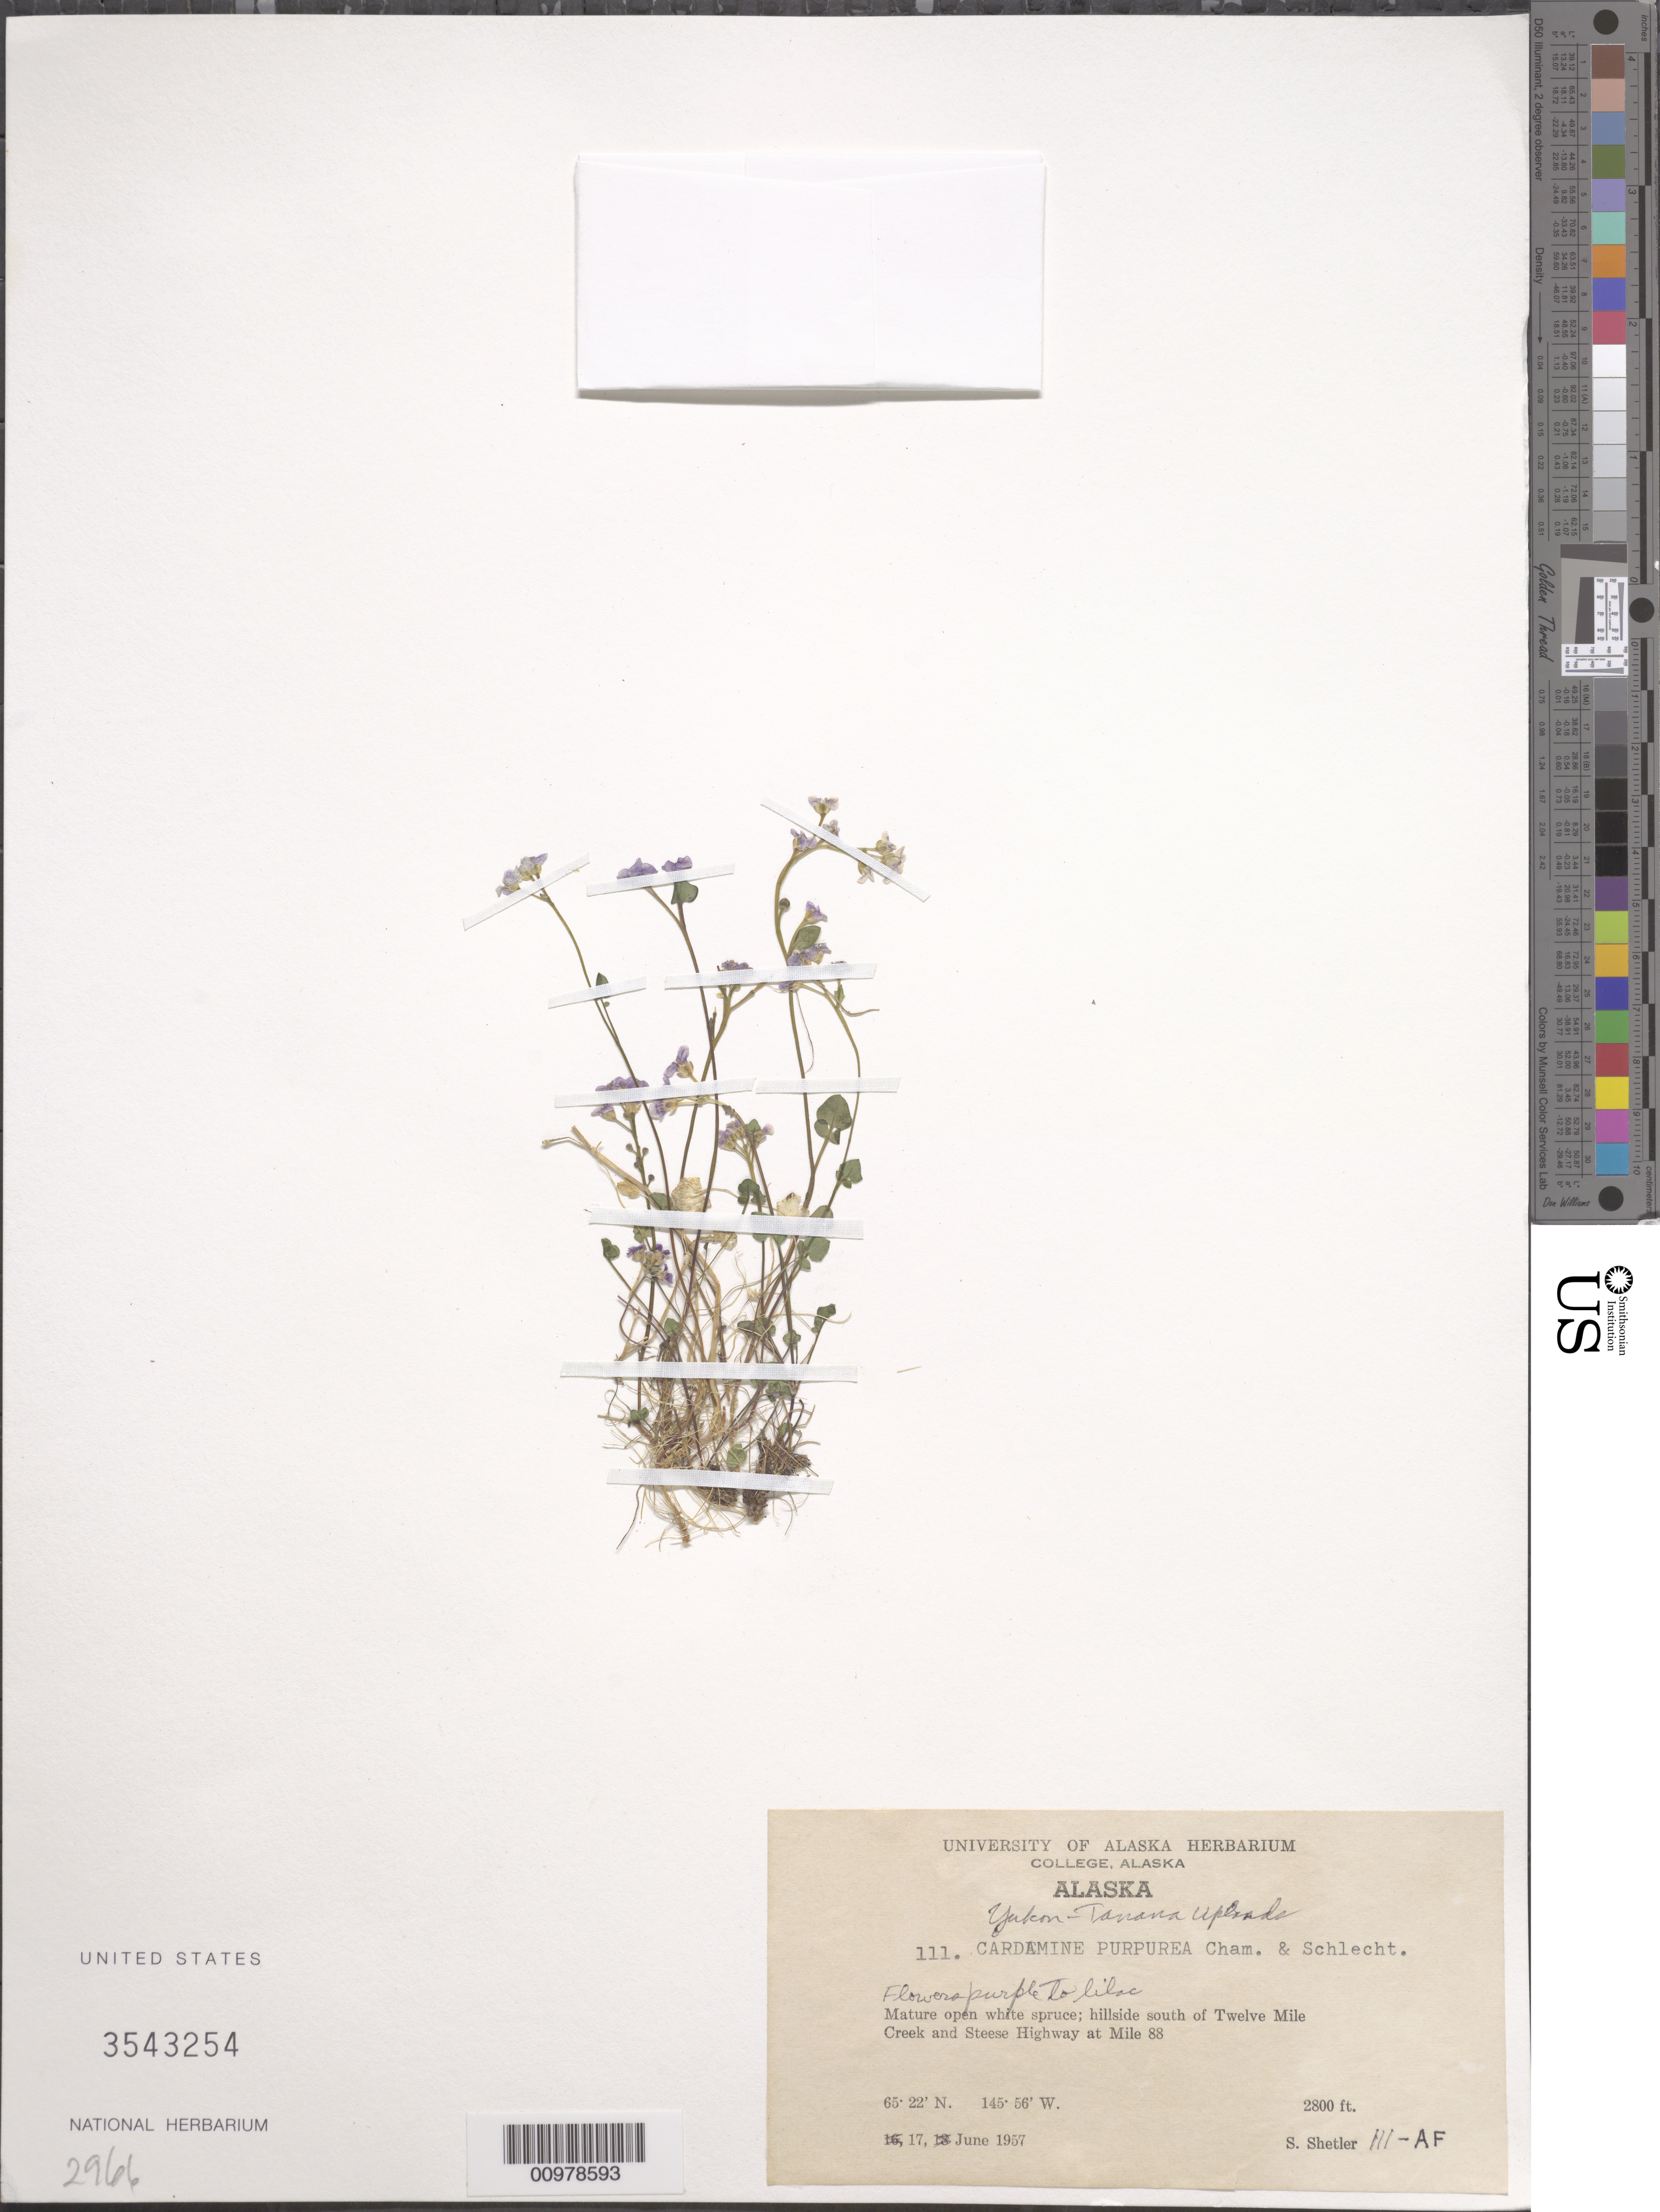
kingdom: Plantae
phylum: Tracheophyta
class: Magnoliopsida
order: Brassicales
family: Brassicaceae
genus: Cardamine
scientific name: Cardamine purpurea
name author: Cham. & Schltdl.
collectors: S. Shetler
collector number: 111-AF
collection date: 1957-06-17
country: United States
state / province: Alaska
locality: Hillside south of Twelve Mile Creek and Steese Highway at Mile 88.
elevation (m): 853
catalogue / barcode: US 3543254